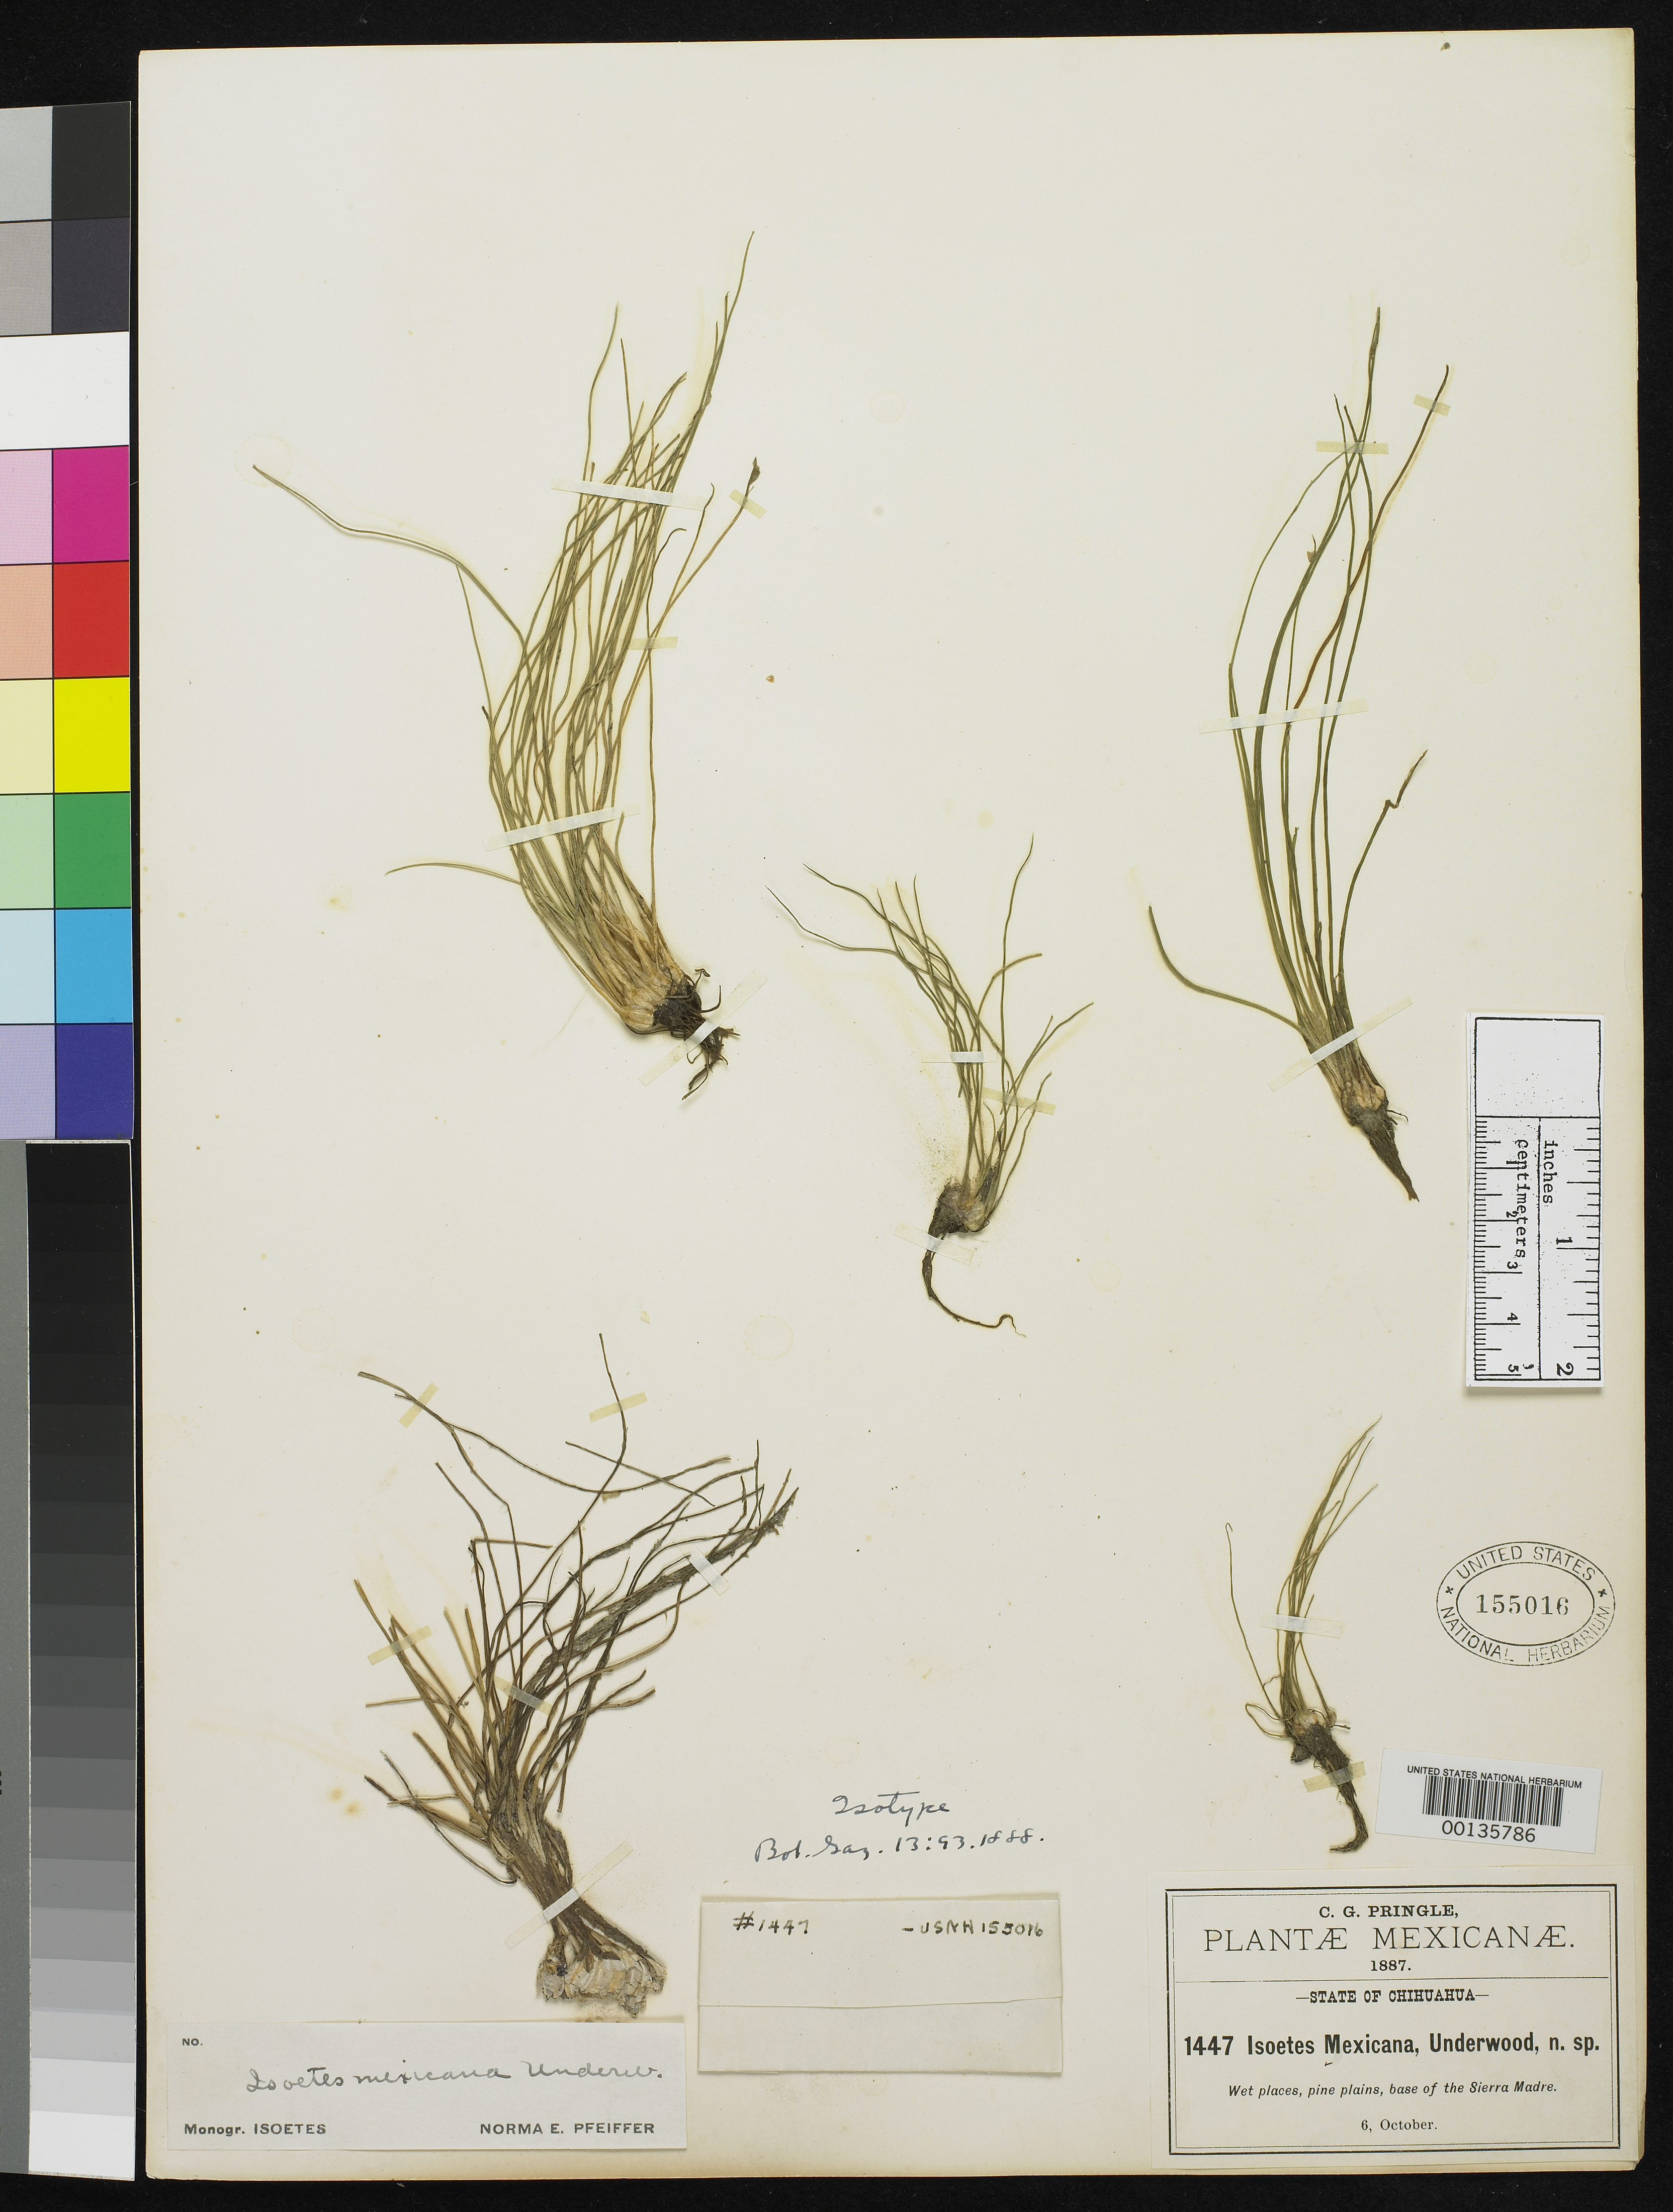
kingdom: Plantae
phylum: Tracheophyta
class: Lycopodiopsida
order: Isoetales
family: Isoetaceae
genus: Isoetes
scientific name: Isoetes mexicana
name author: Underw.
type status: Type Collection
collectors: C. G. Pringle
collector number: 1447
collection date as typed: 06 Oct 1887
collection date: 1887-10-06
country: Mexico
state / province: Chihuahua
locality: Base of Sierra Madre.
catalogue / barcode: US 155016